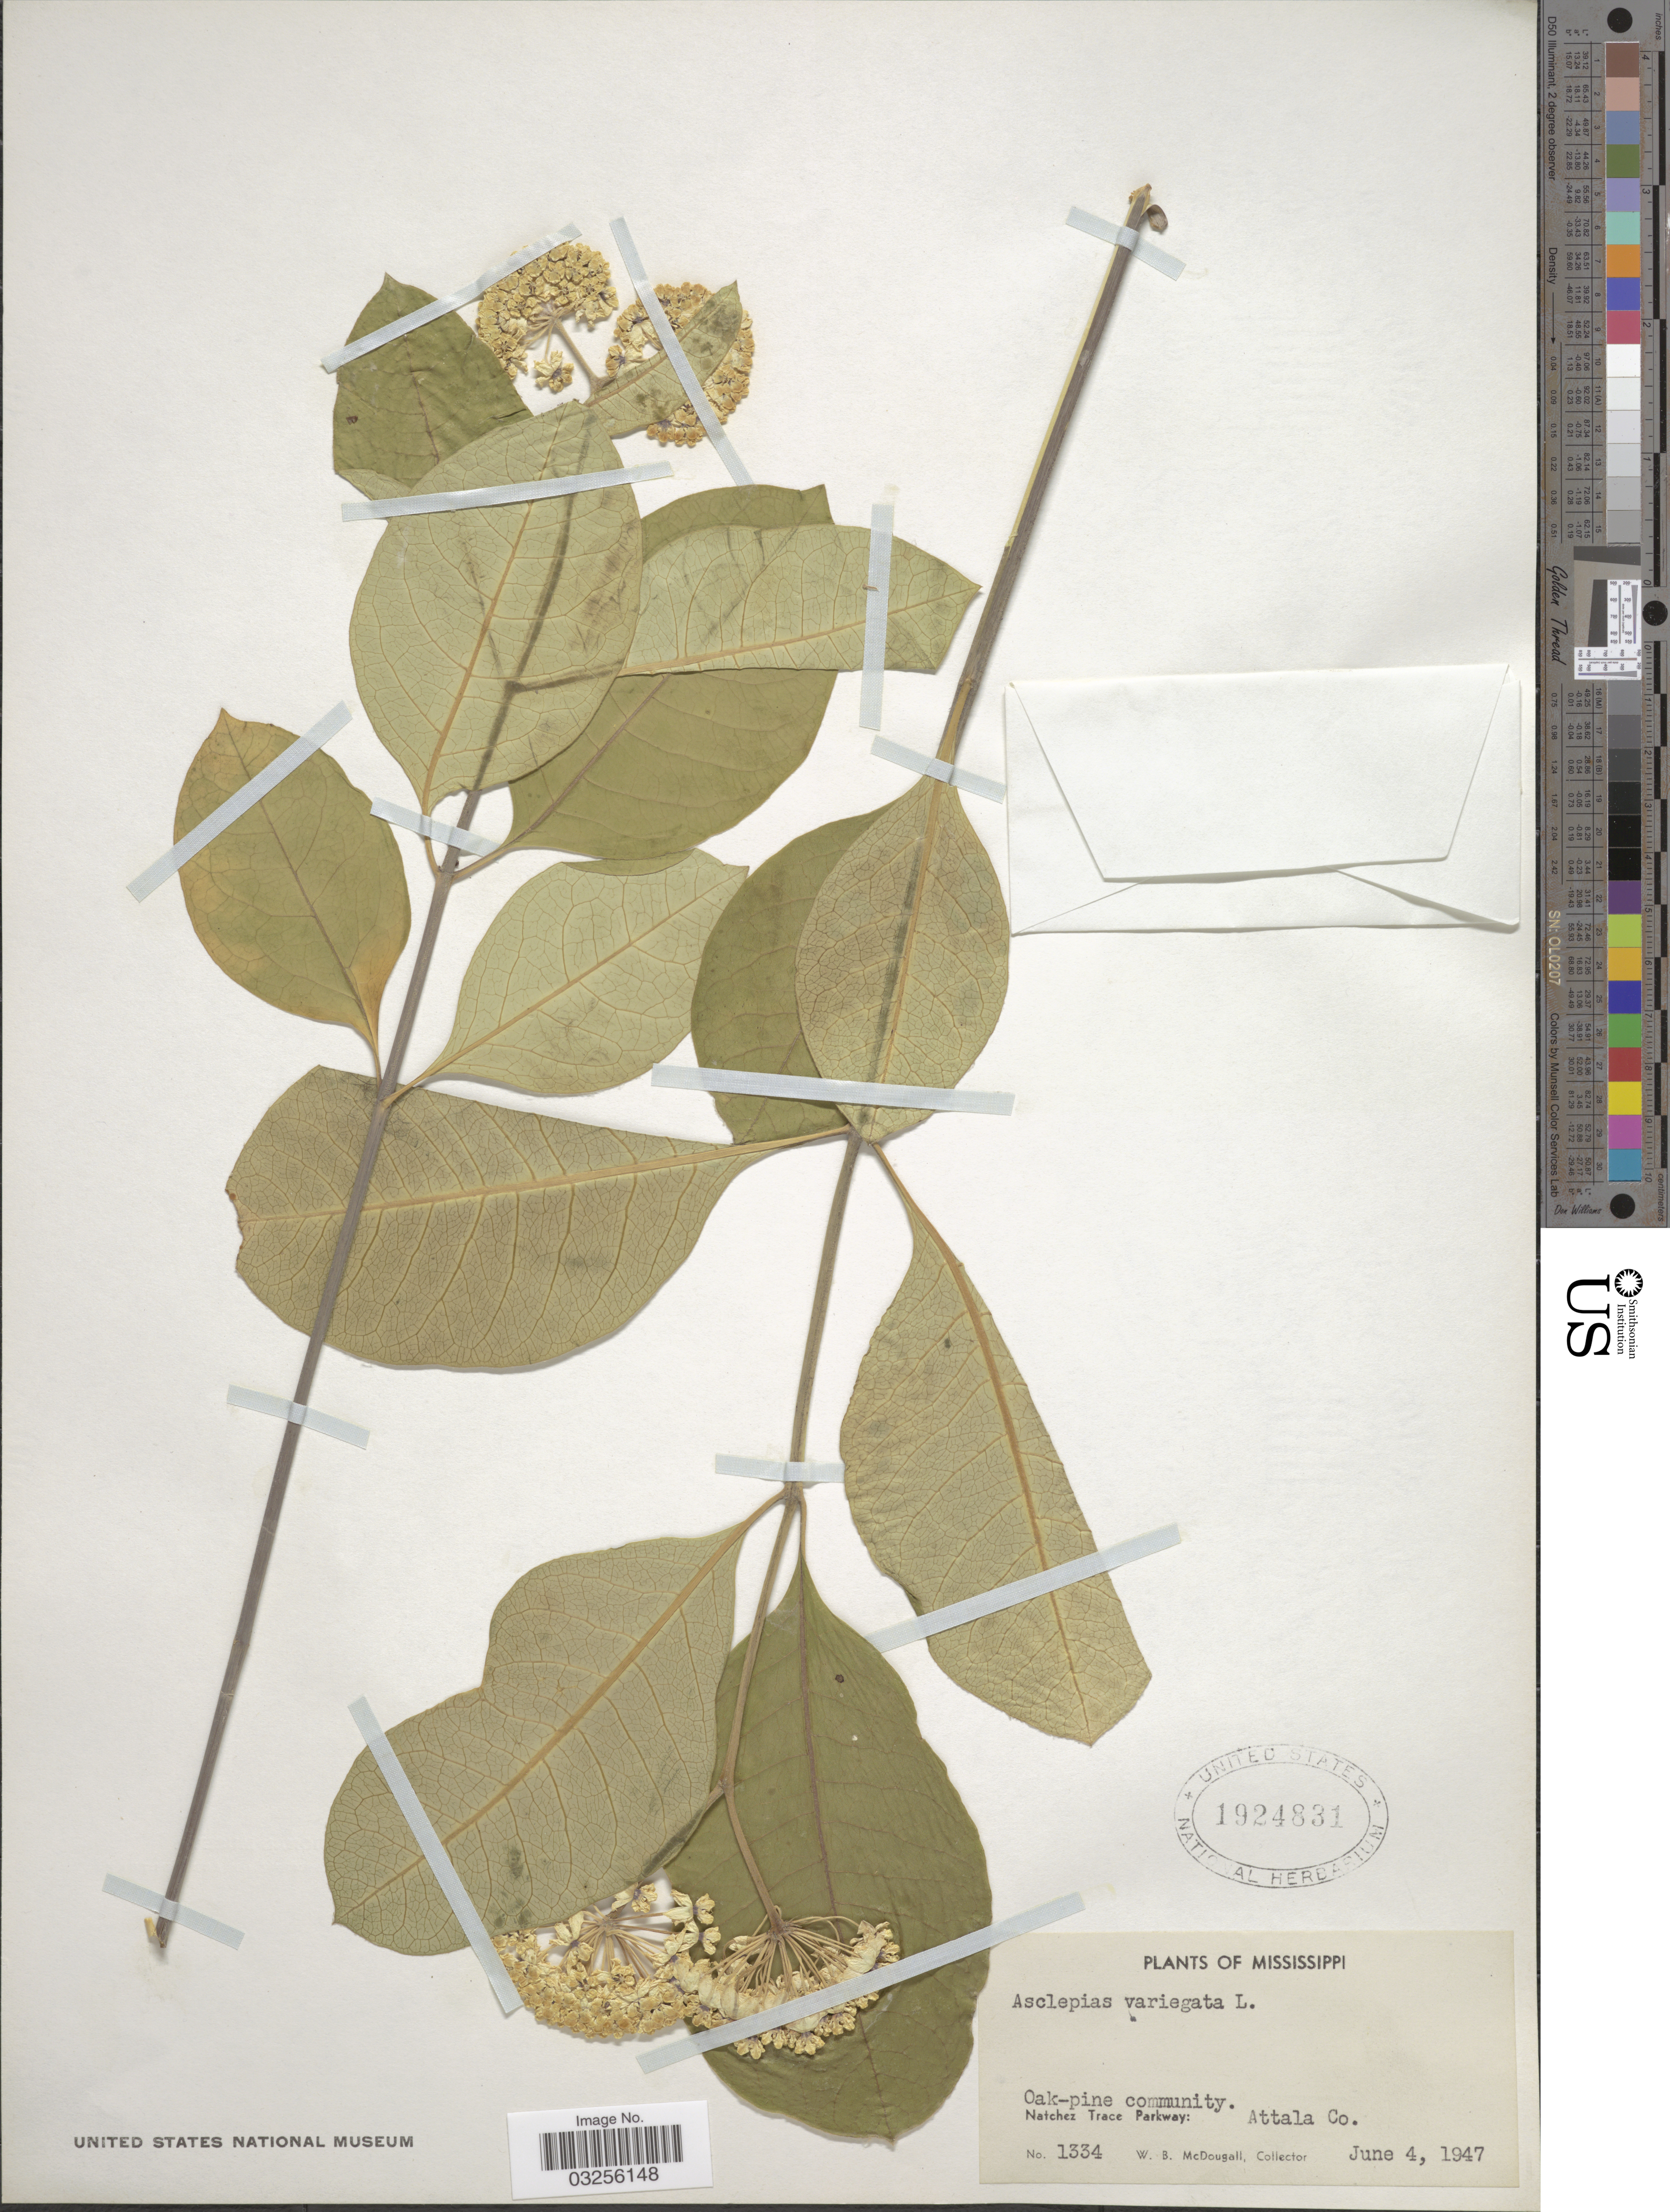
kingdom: Plantae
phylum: Tracheophyta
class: Magnoliopsida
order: Gentianales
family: Apocynaceae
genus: Asclepias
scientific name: Asclepias variegata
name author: L.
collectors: W. B. McDougall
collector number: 1334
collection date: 1947-06-04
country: United States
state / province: Mississippi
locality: Natchez Trace Parkway. Attala Co.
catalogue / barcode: US 1924831